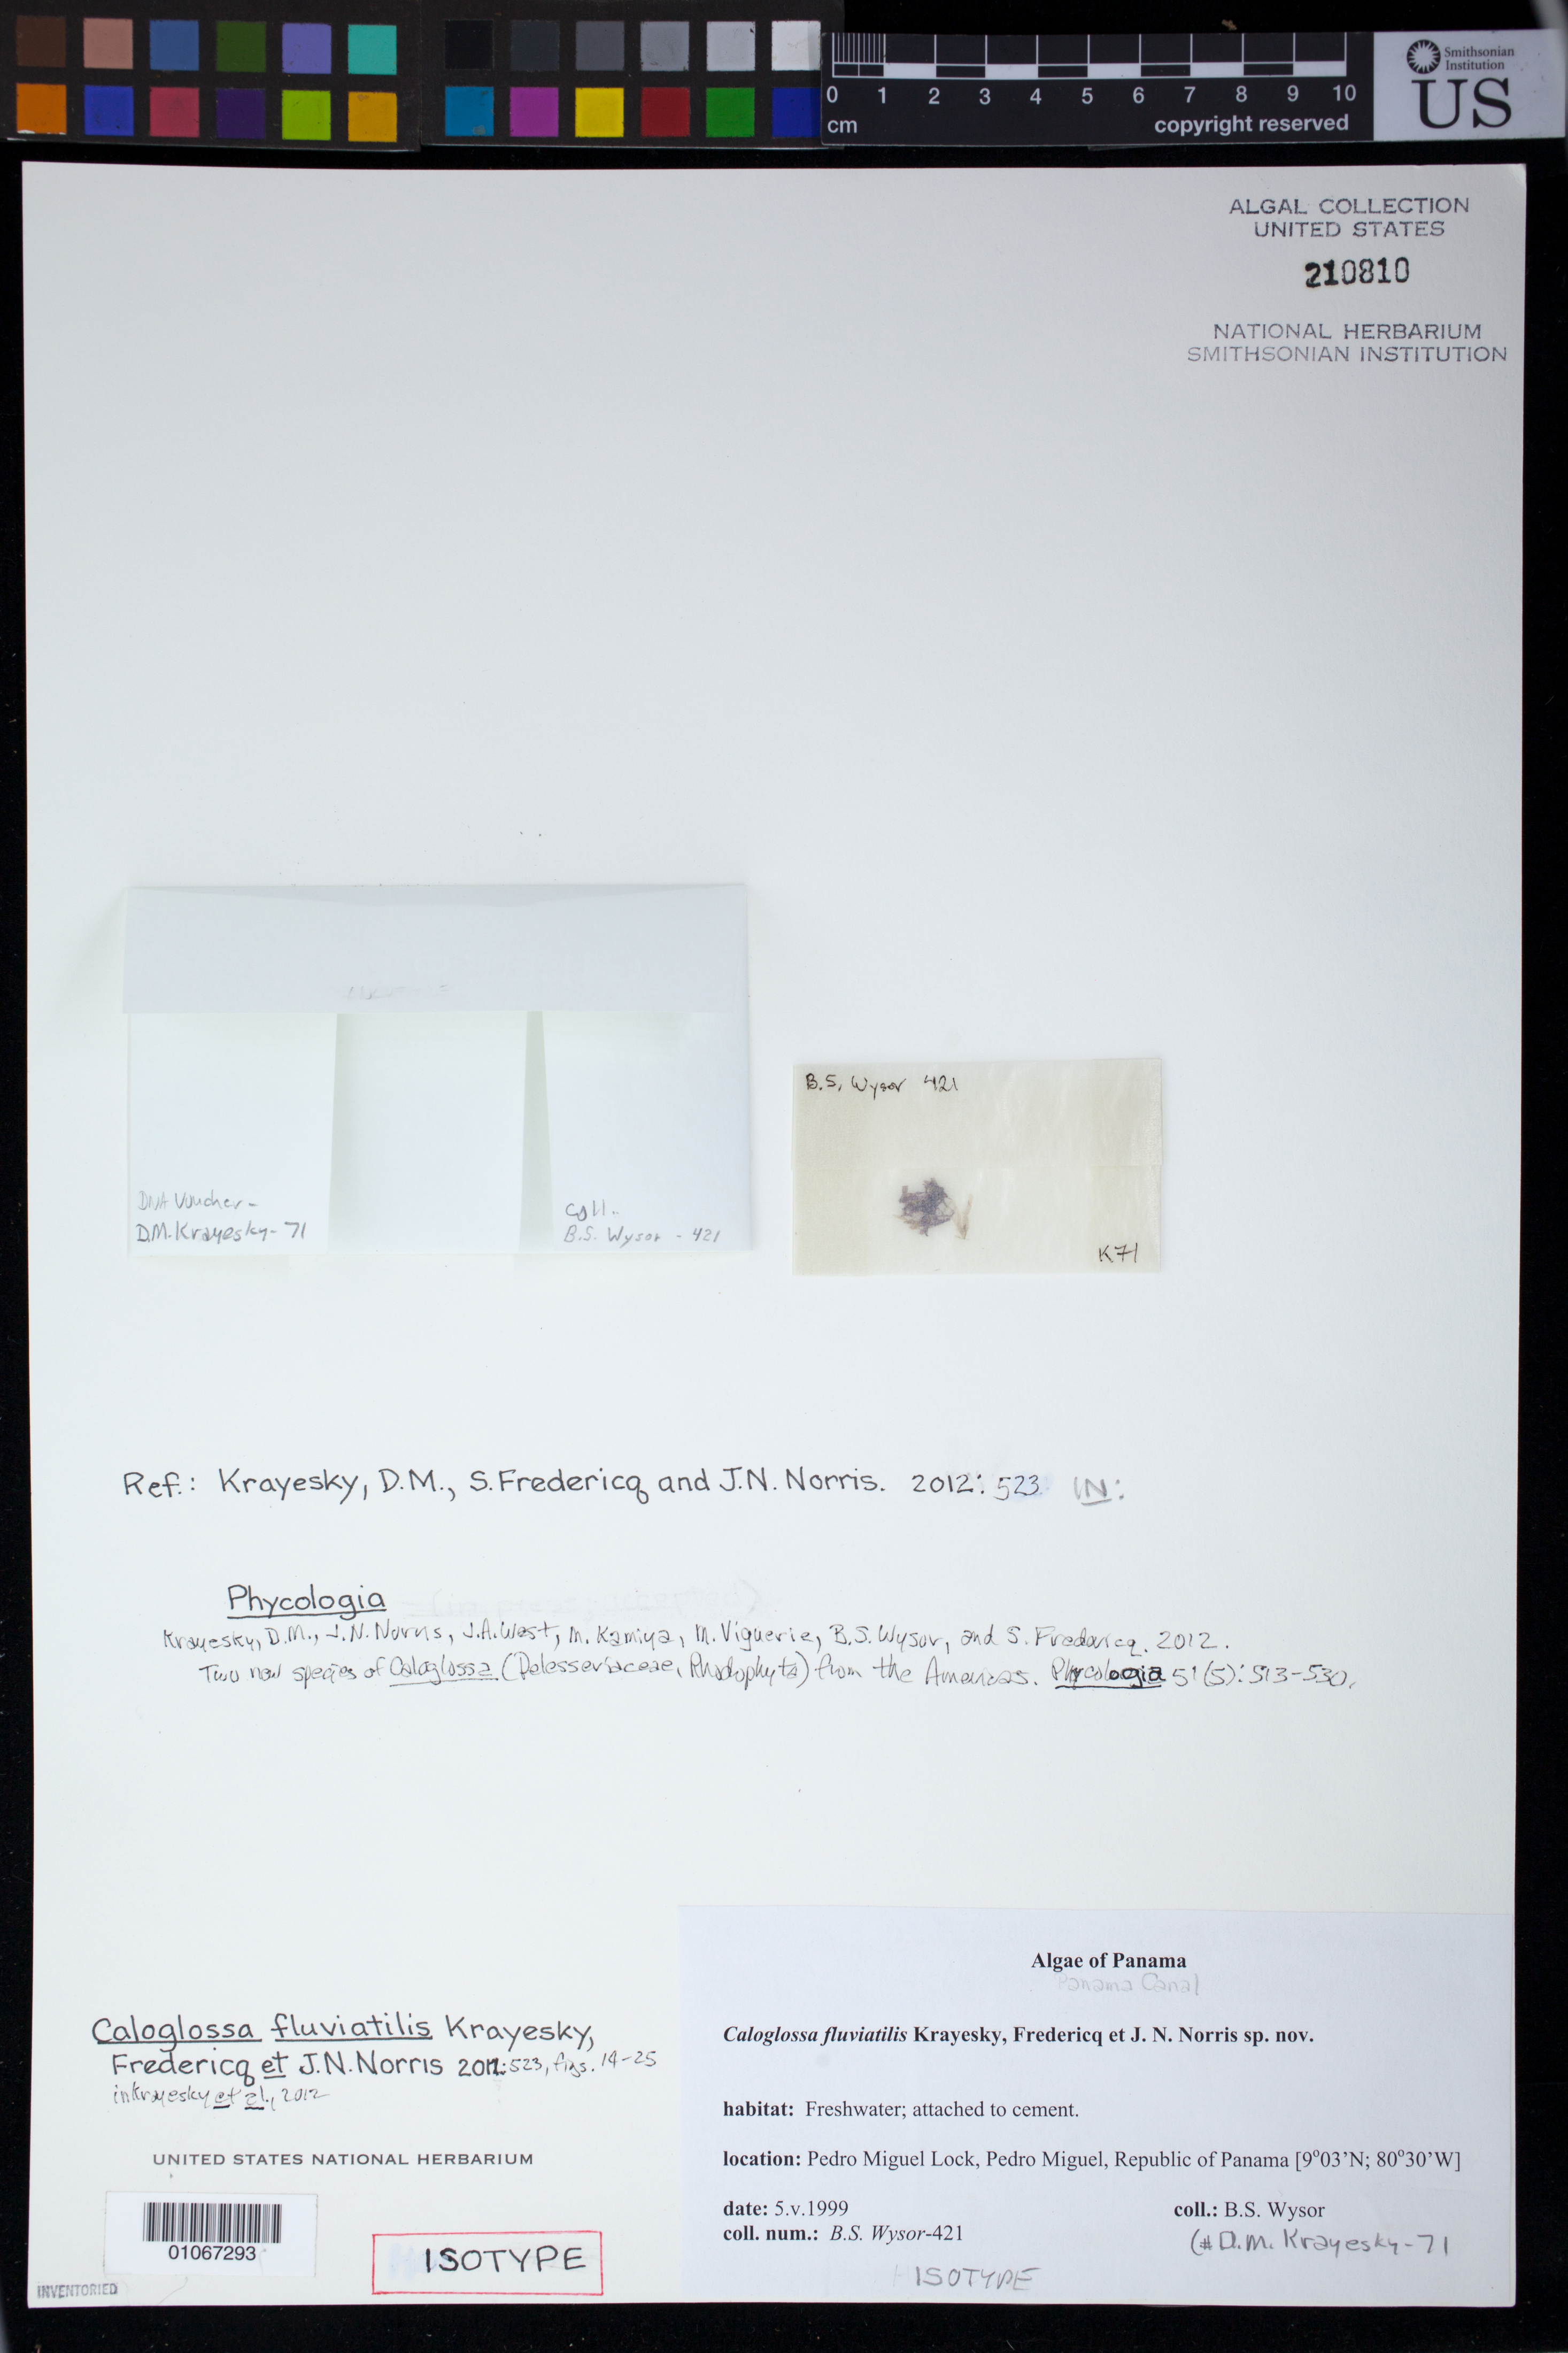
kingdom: Plantae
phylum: Rhodophyta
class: Florideophyceae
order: Ceramiales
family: Delesseriaceae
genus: Caloglossa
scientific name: Caloglossa fluviatilis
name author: Krayesky et al. in Krayesky et al.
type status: Isotype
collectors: B. Wysor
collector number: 421 & Krayesky 71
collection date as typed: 05 May 1999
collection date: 1999-05-05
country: Panama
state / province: Panamá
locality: Pedro Miguel Lock, Pedro Miguel.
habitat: Freshwater; attached to cement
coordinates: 9 03'N, 80 30'W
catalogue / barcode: US 210810